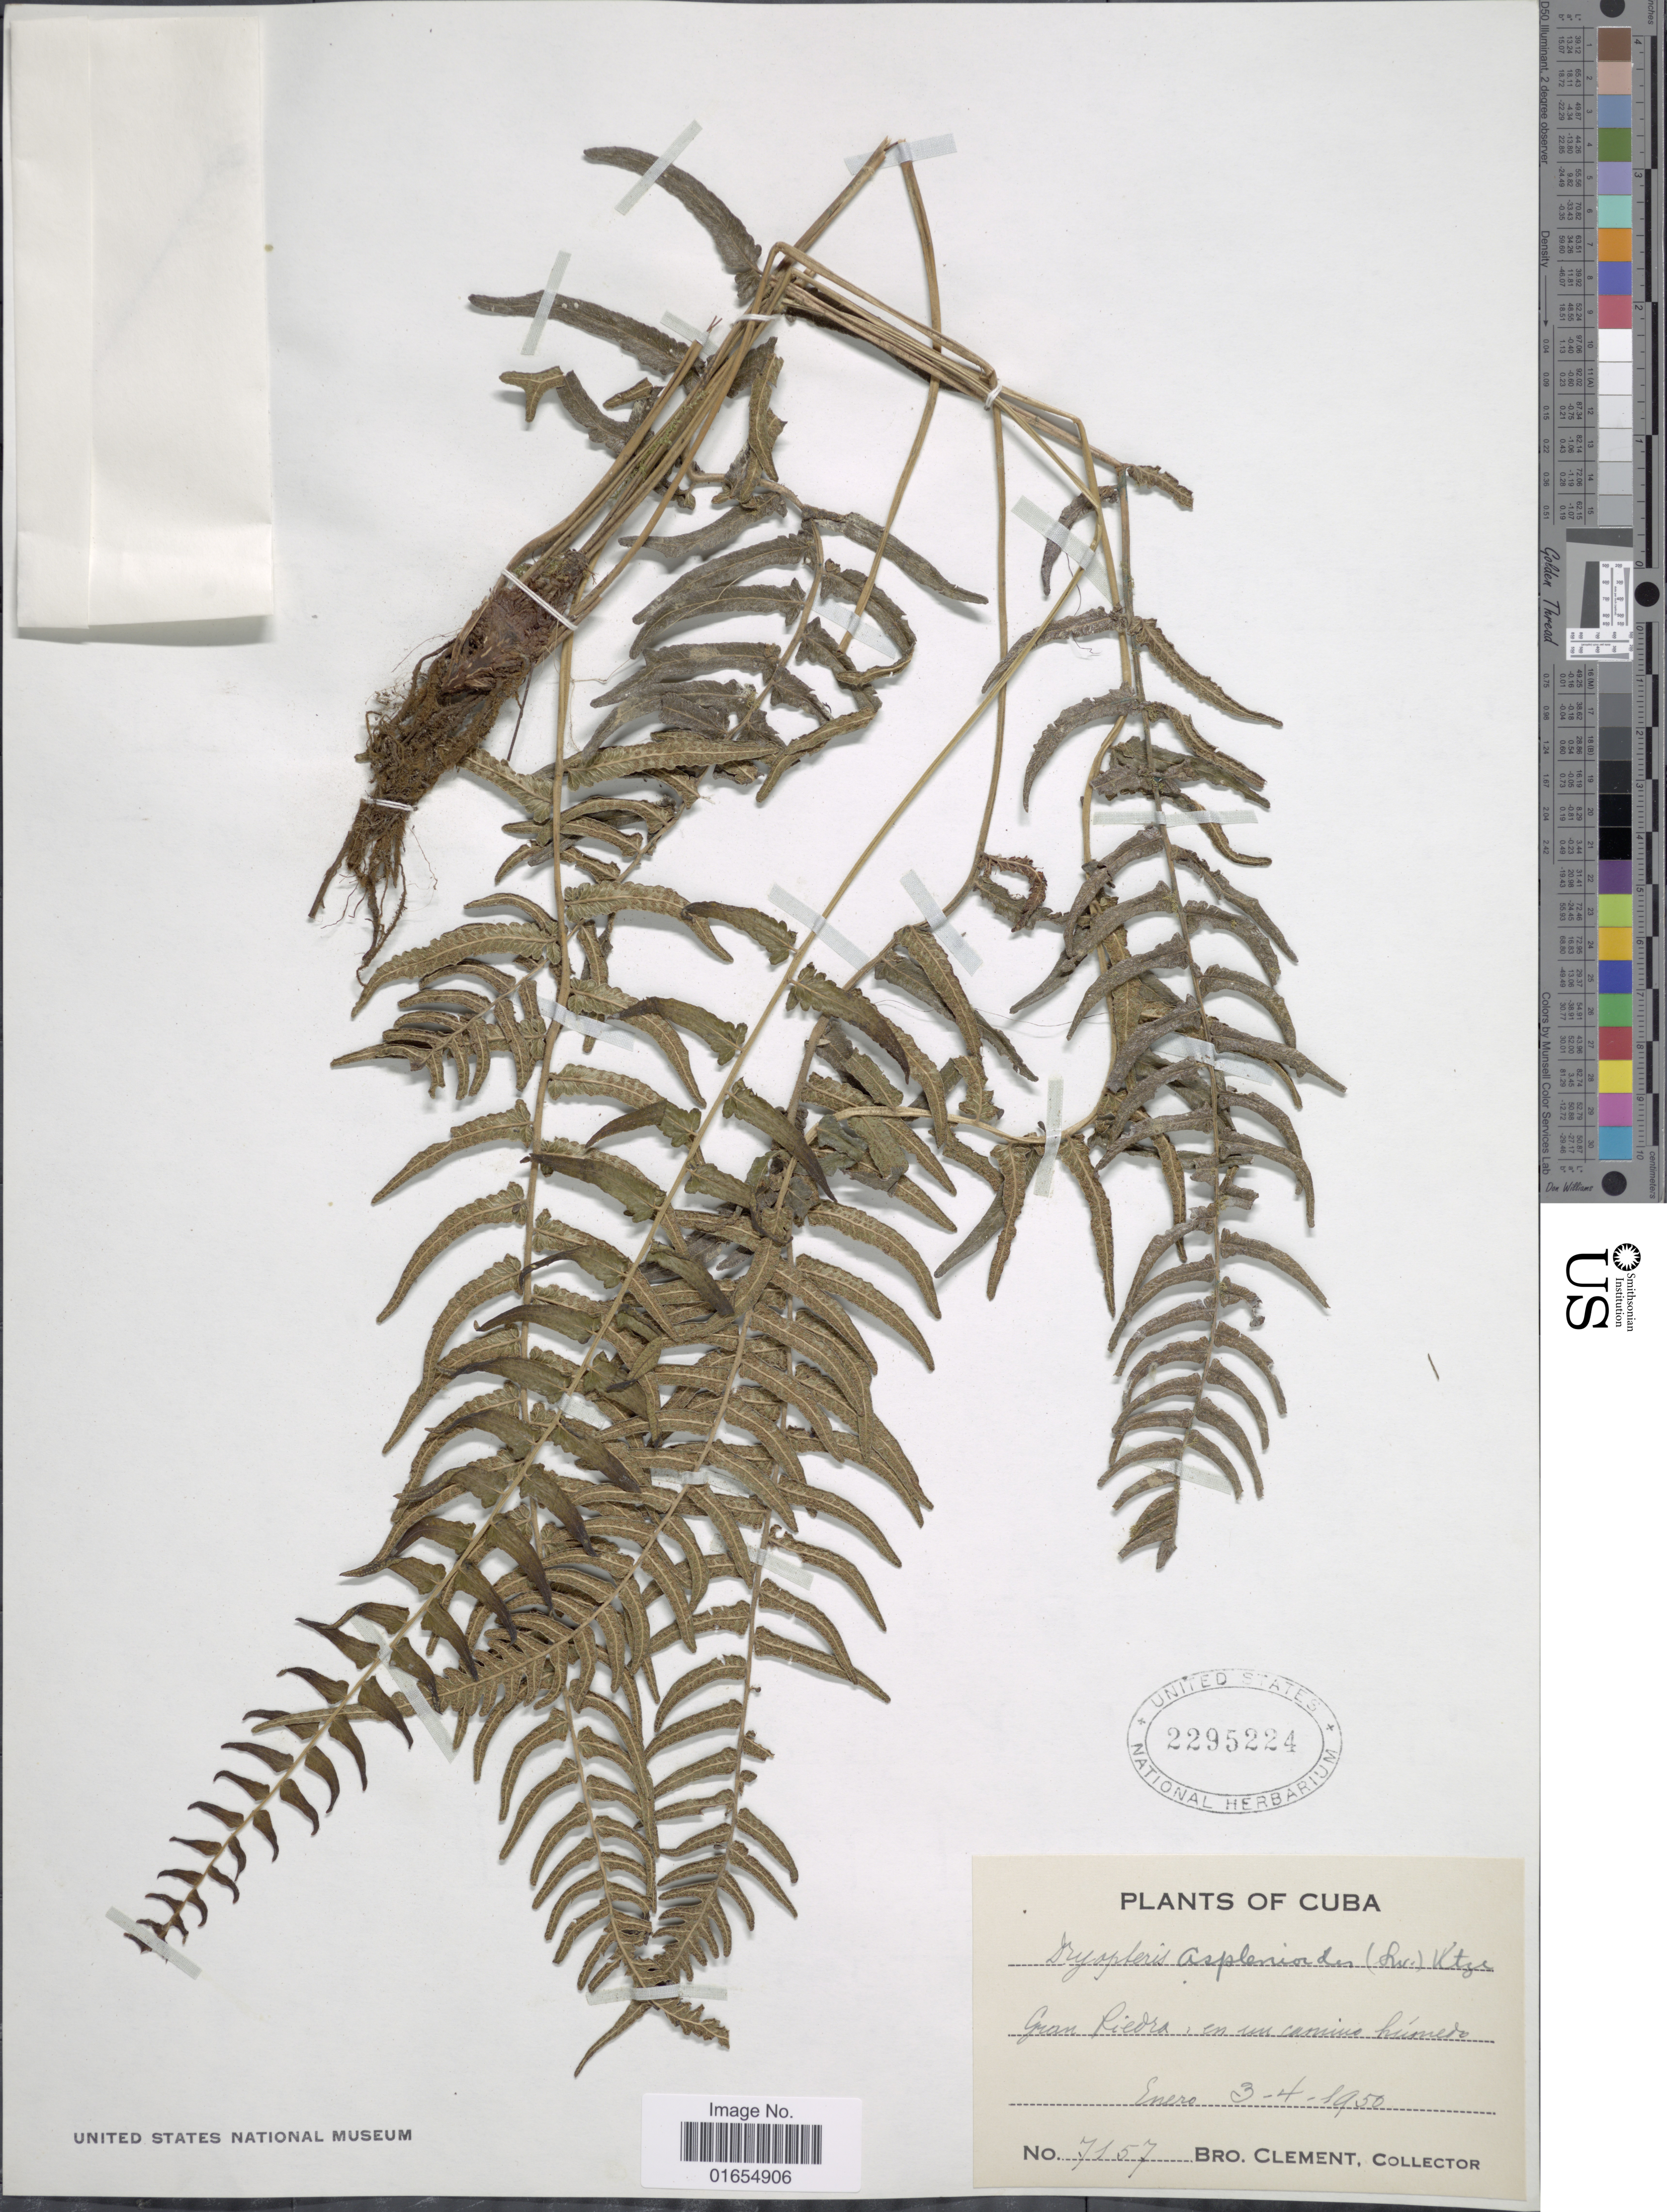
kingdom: Plantae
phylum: Tracheophyta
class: Polypodiopsida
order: Polypodiales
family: Thelypteridaceae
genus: Goniopteris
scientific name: Goniopteris retroflexa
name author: (L.) Pic. Serm.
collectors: B. Clement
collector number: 7157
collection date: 1950-01-03/1950-01-04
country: Cuba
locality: Gran Piedra, en un camino humedo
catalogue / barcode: US 2295224